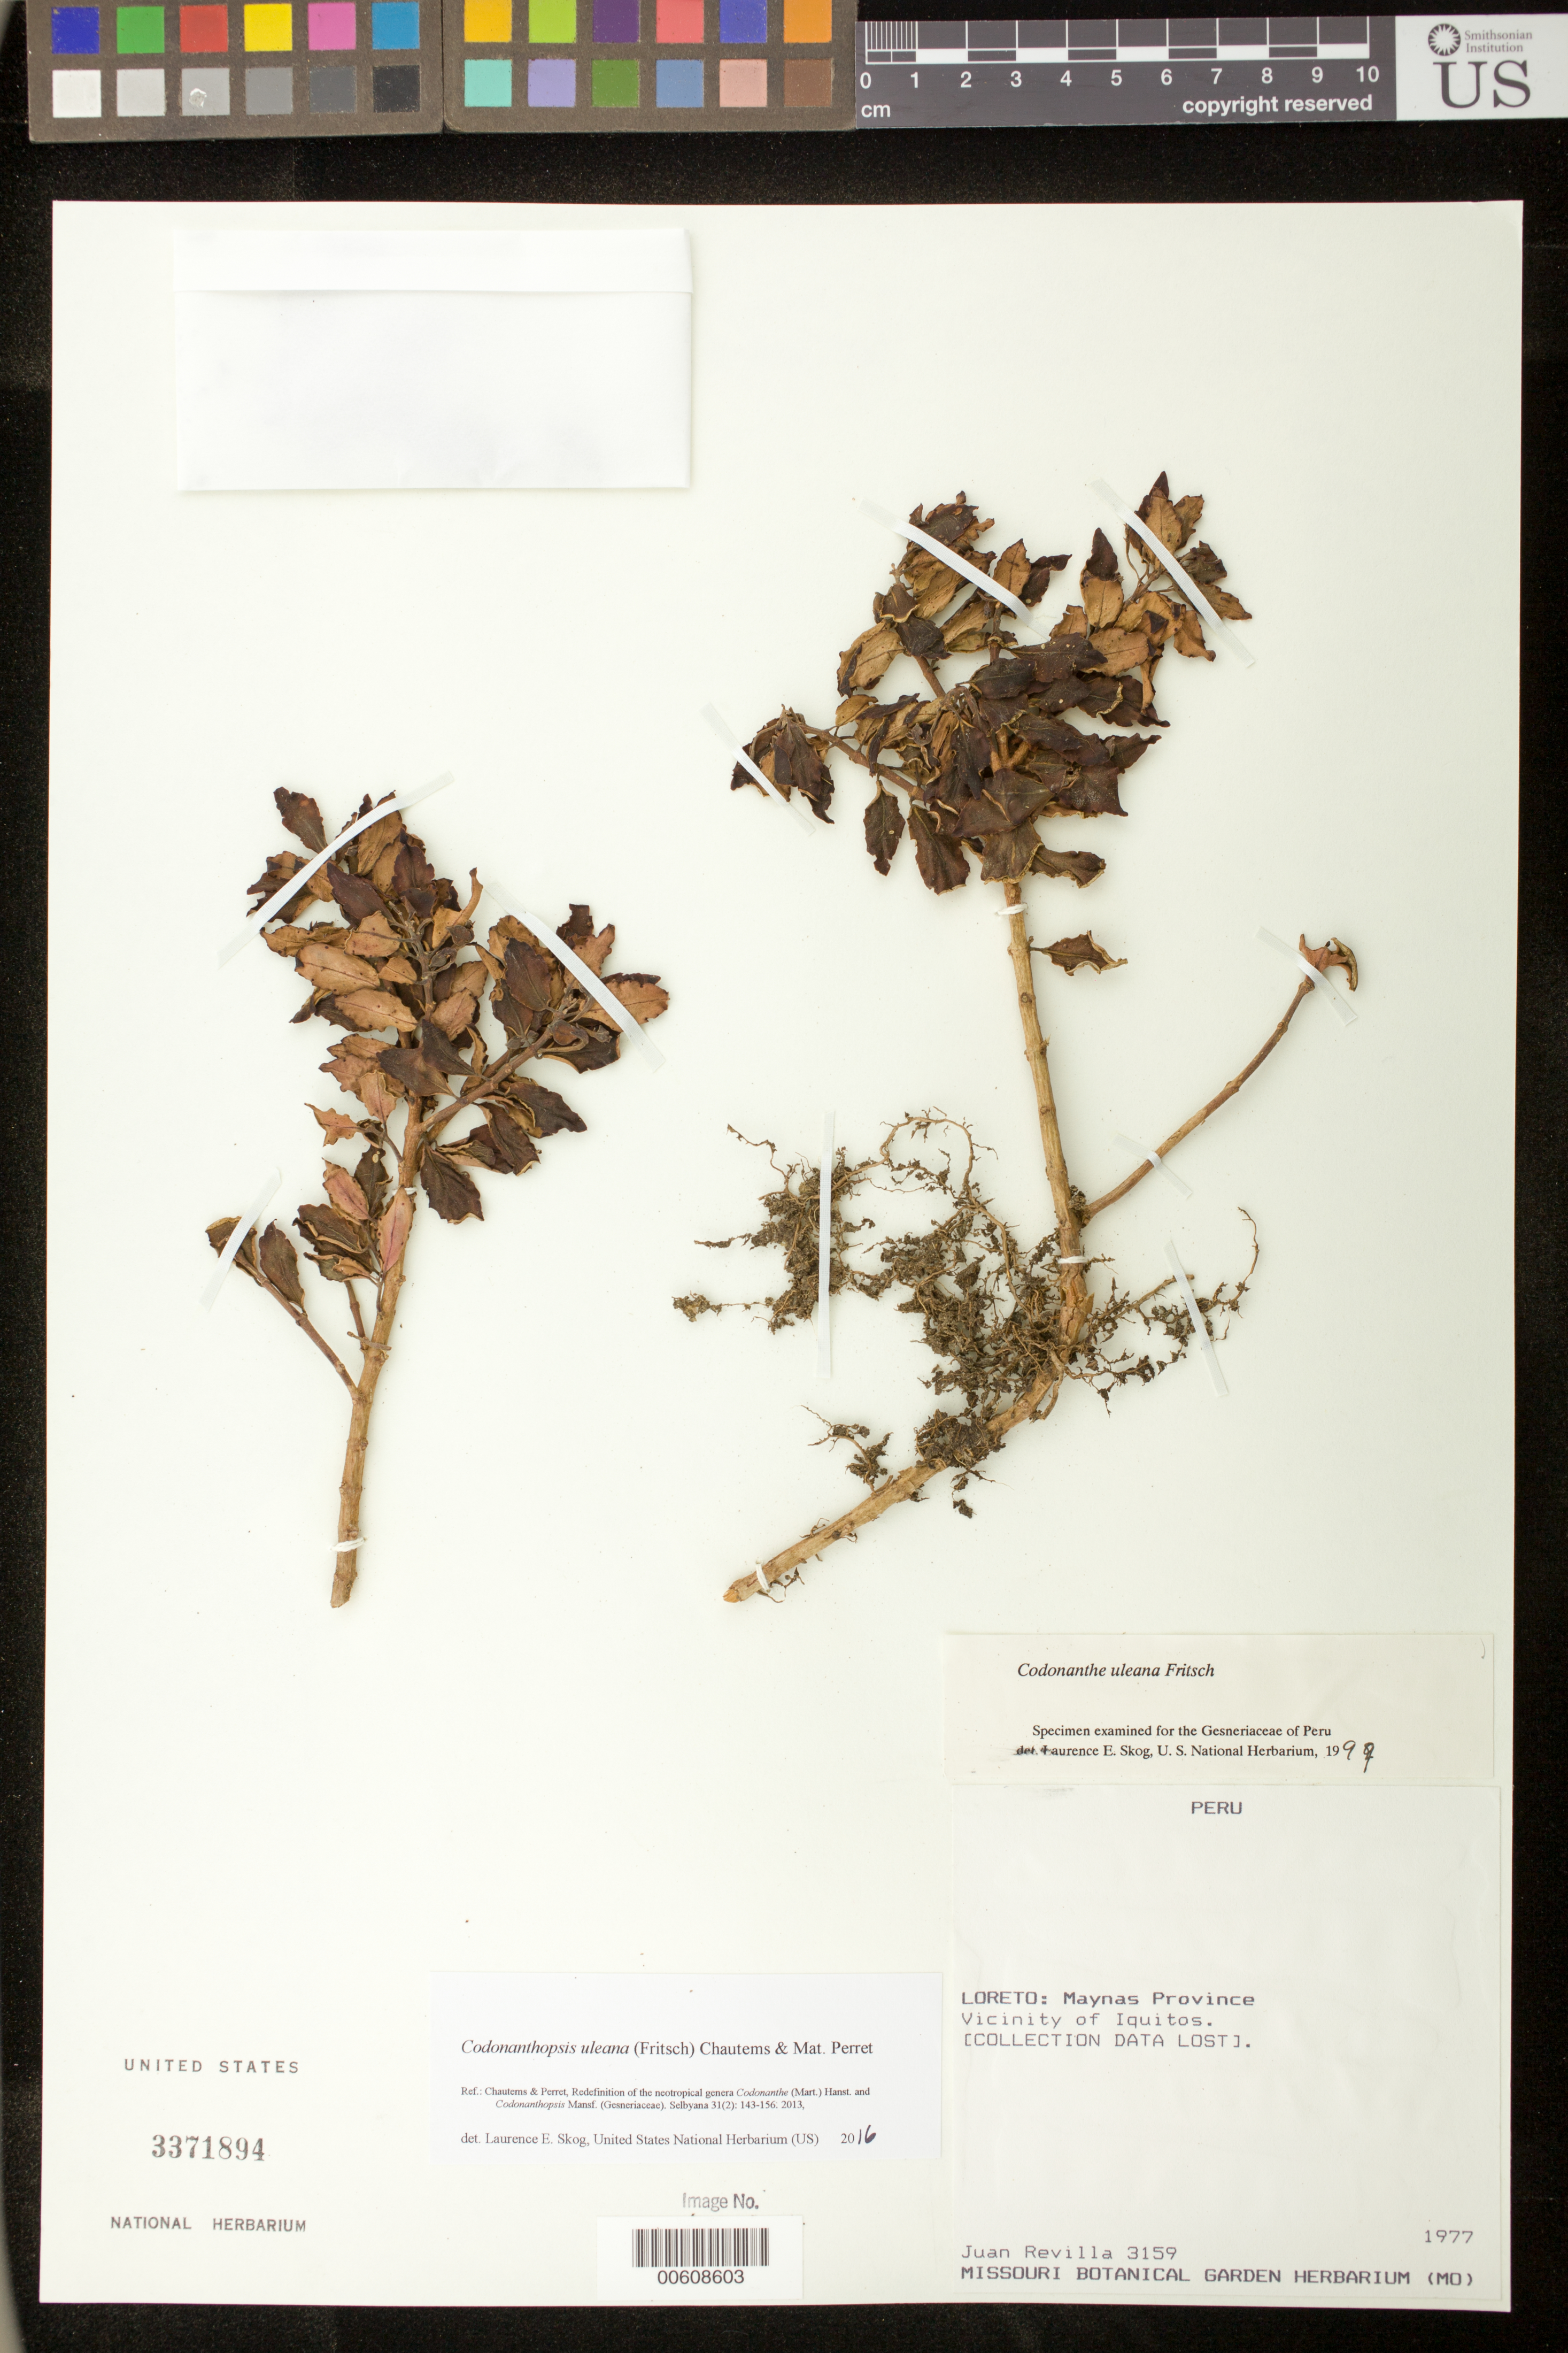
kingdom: Plantae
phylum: Tracheophyta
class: Magnoliopsida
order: Lamiales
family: Gesneriaceae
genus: Codonanthopsis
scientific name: Codonanthopsis uleana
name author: (Fritsch) Chautems & Mat.Perret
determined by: Skog, Laurence E.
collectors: J. Revilla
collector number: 3159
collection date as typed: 1977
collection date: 1977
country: Peru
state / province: Loreto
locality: Prov. Maynas; vicinity of Iquitos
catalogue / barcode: US 3371894